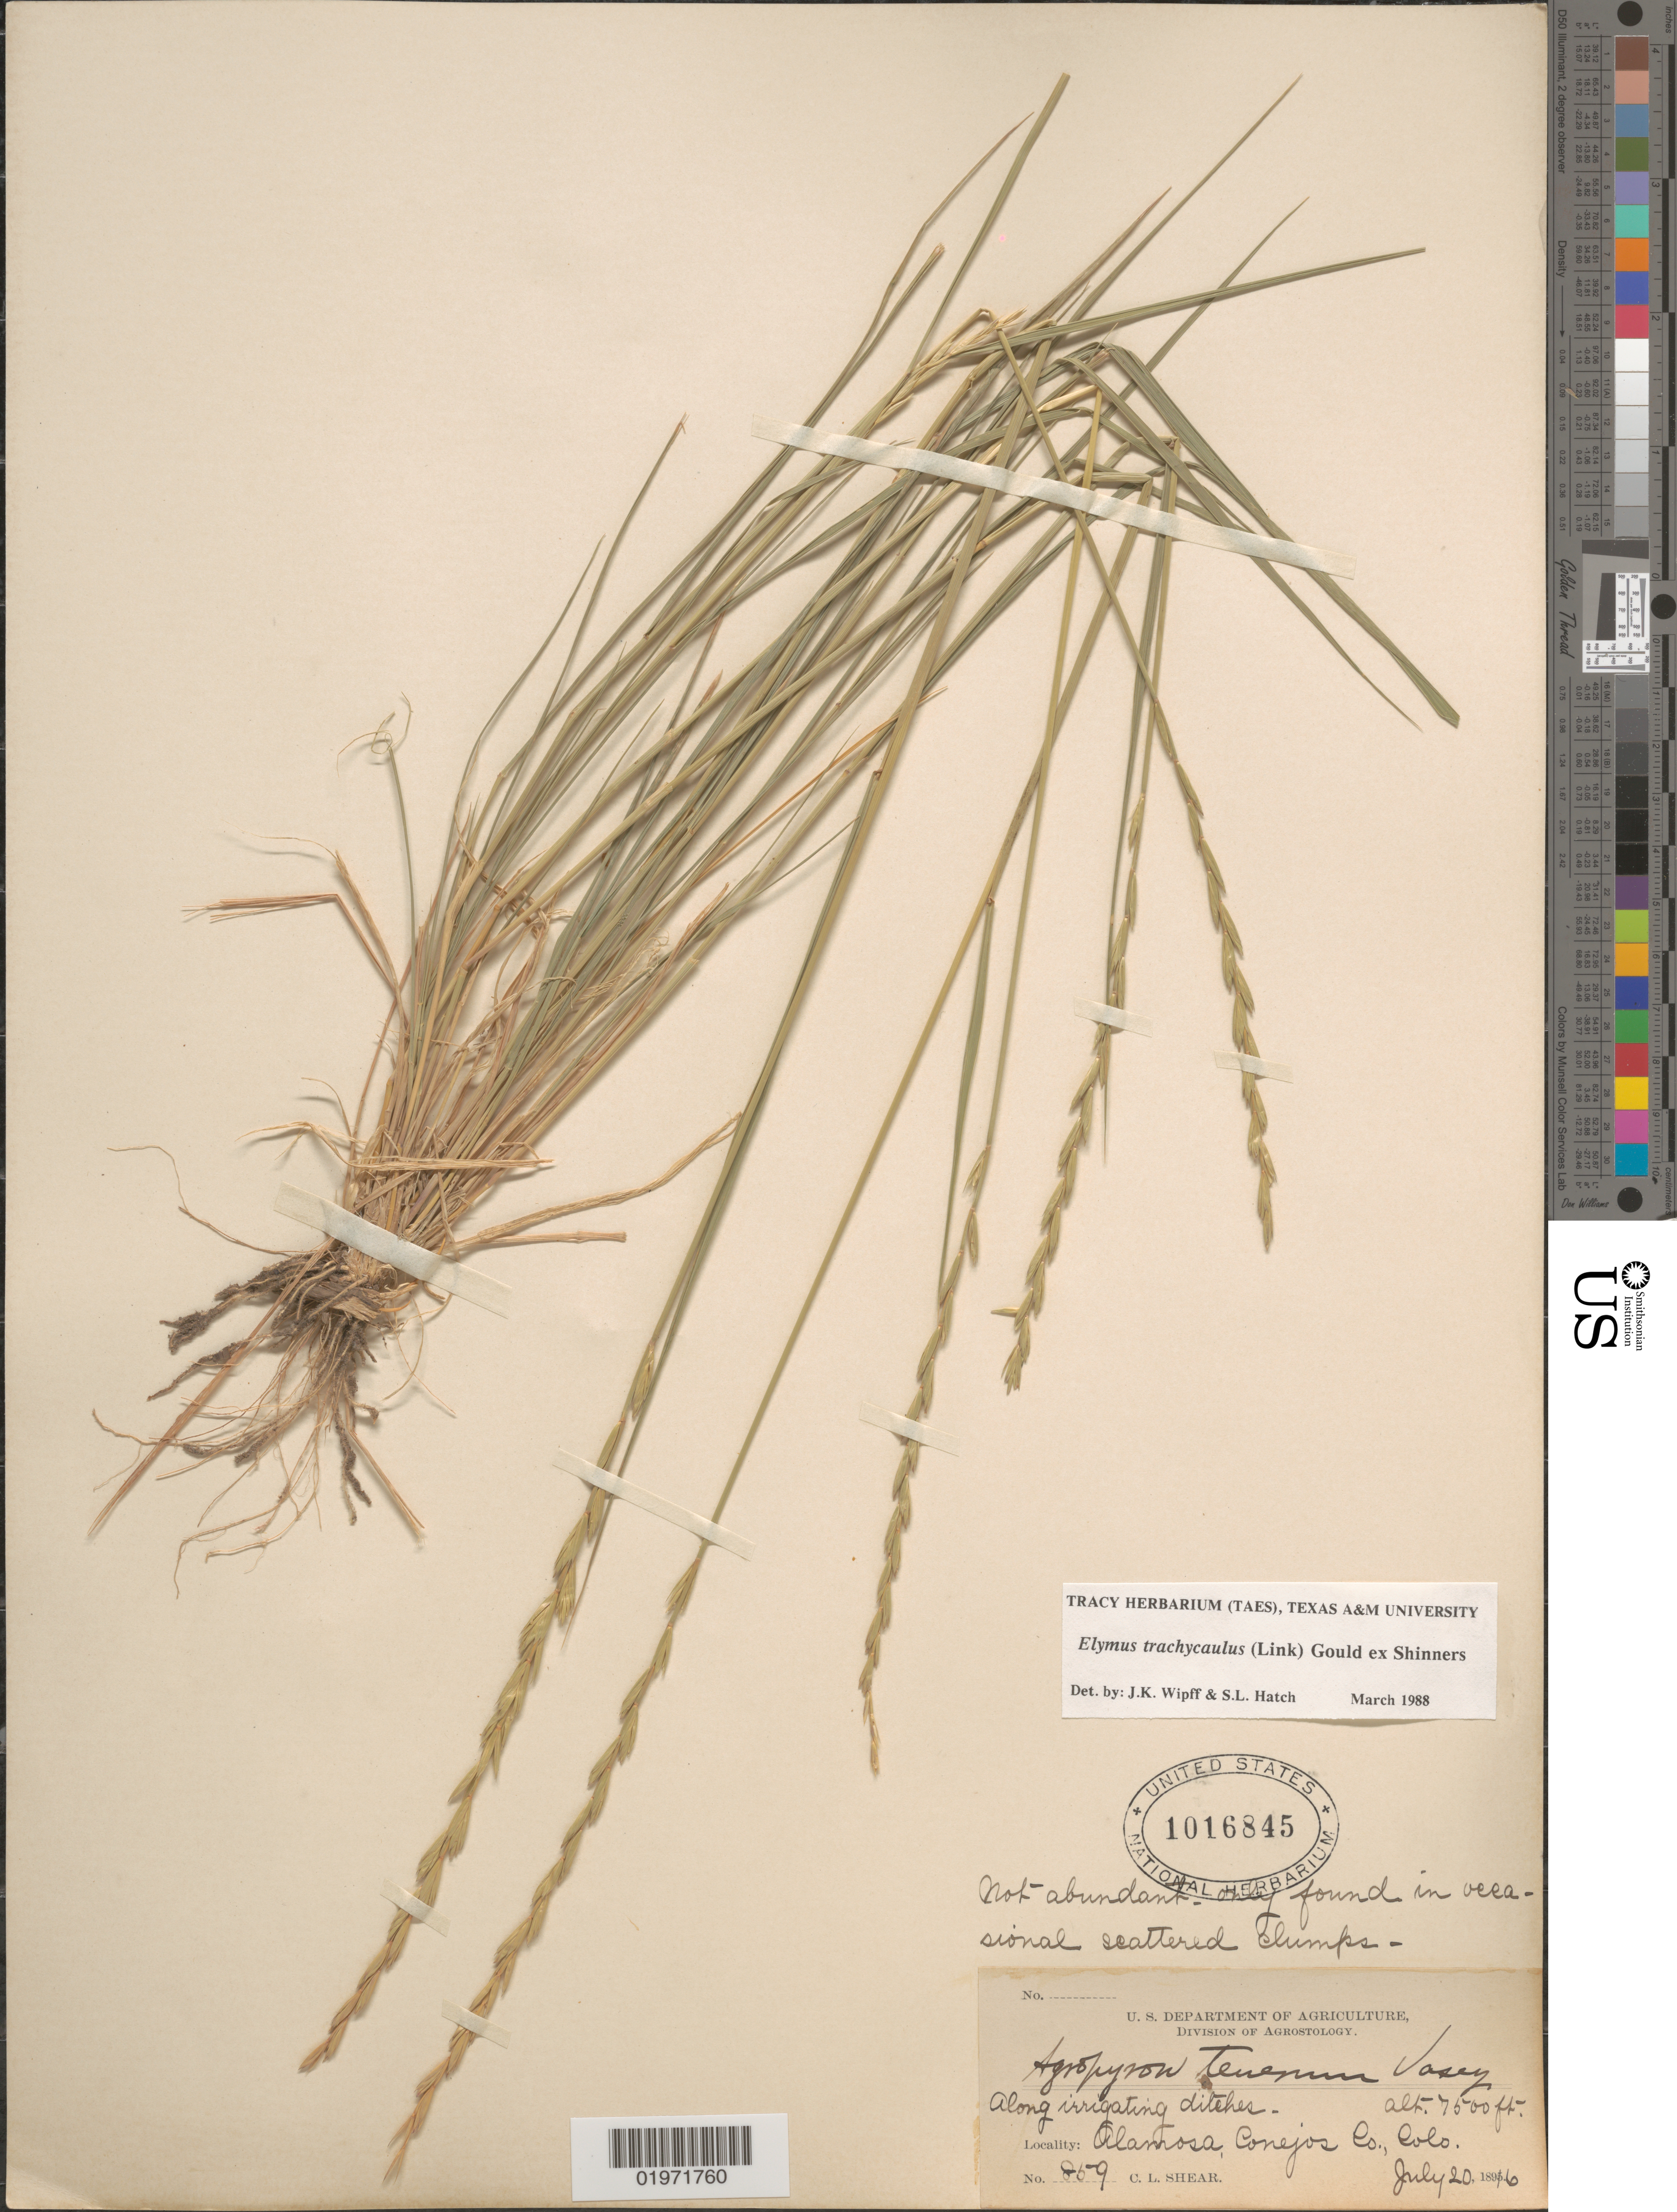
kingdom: Plantae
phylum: Tracheophyta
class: Liliopsida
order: Poales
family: Poaceae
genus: Elymus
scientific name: Elymus trachycaulus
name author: (Link) Gould ex Shinners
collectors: C. L. Shear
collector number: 859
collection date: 1896-07-20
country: United States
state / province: Colorado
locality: Along irrigating ditches. Alamosa, Conejos Co.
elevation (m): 2286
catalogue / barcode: US 1016845